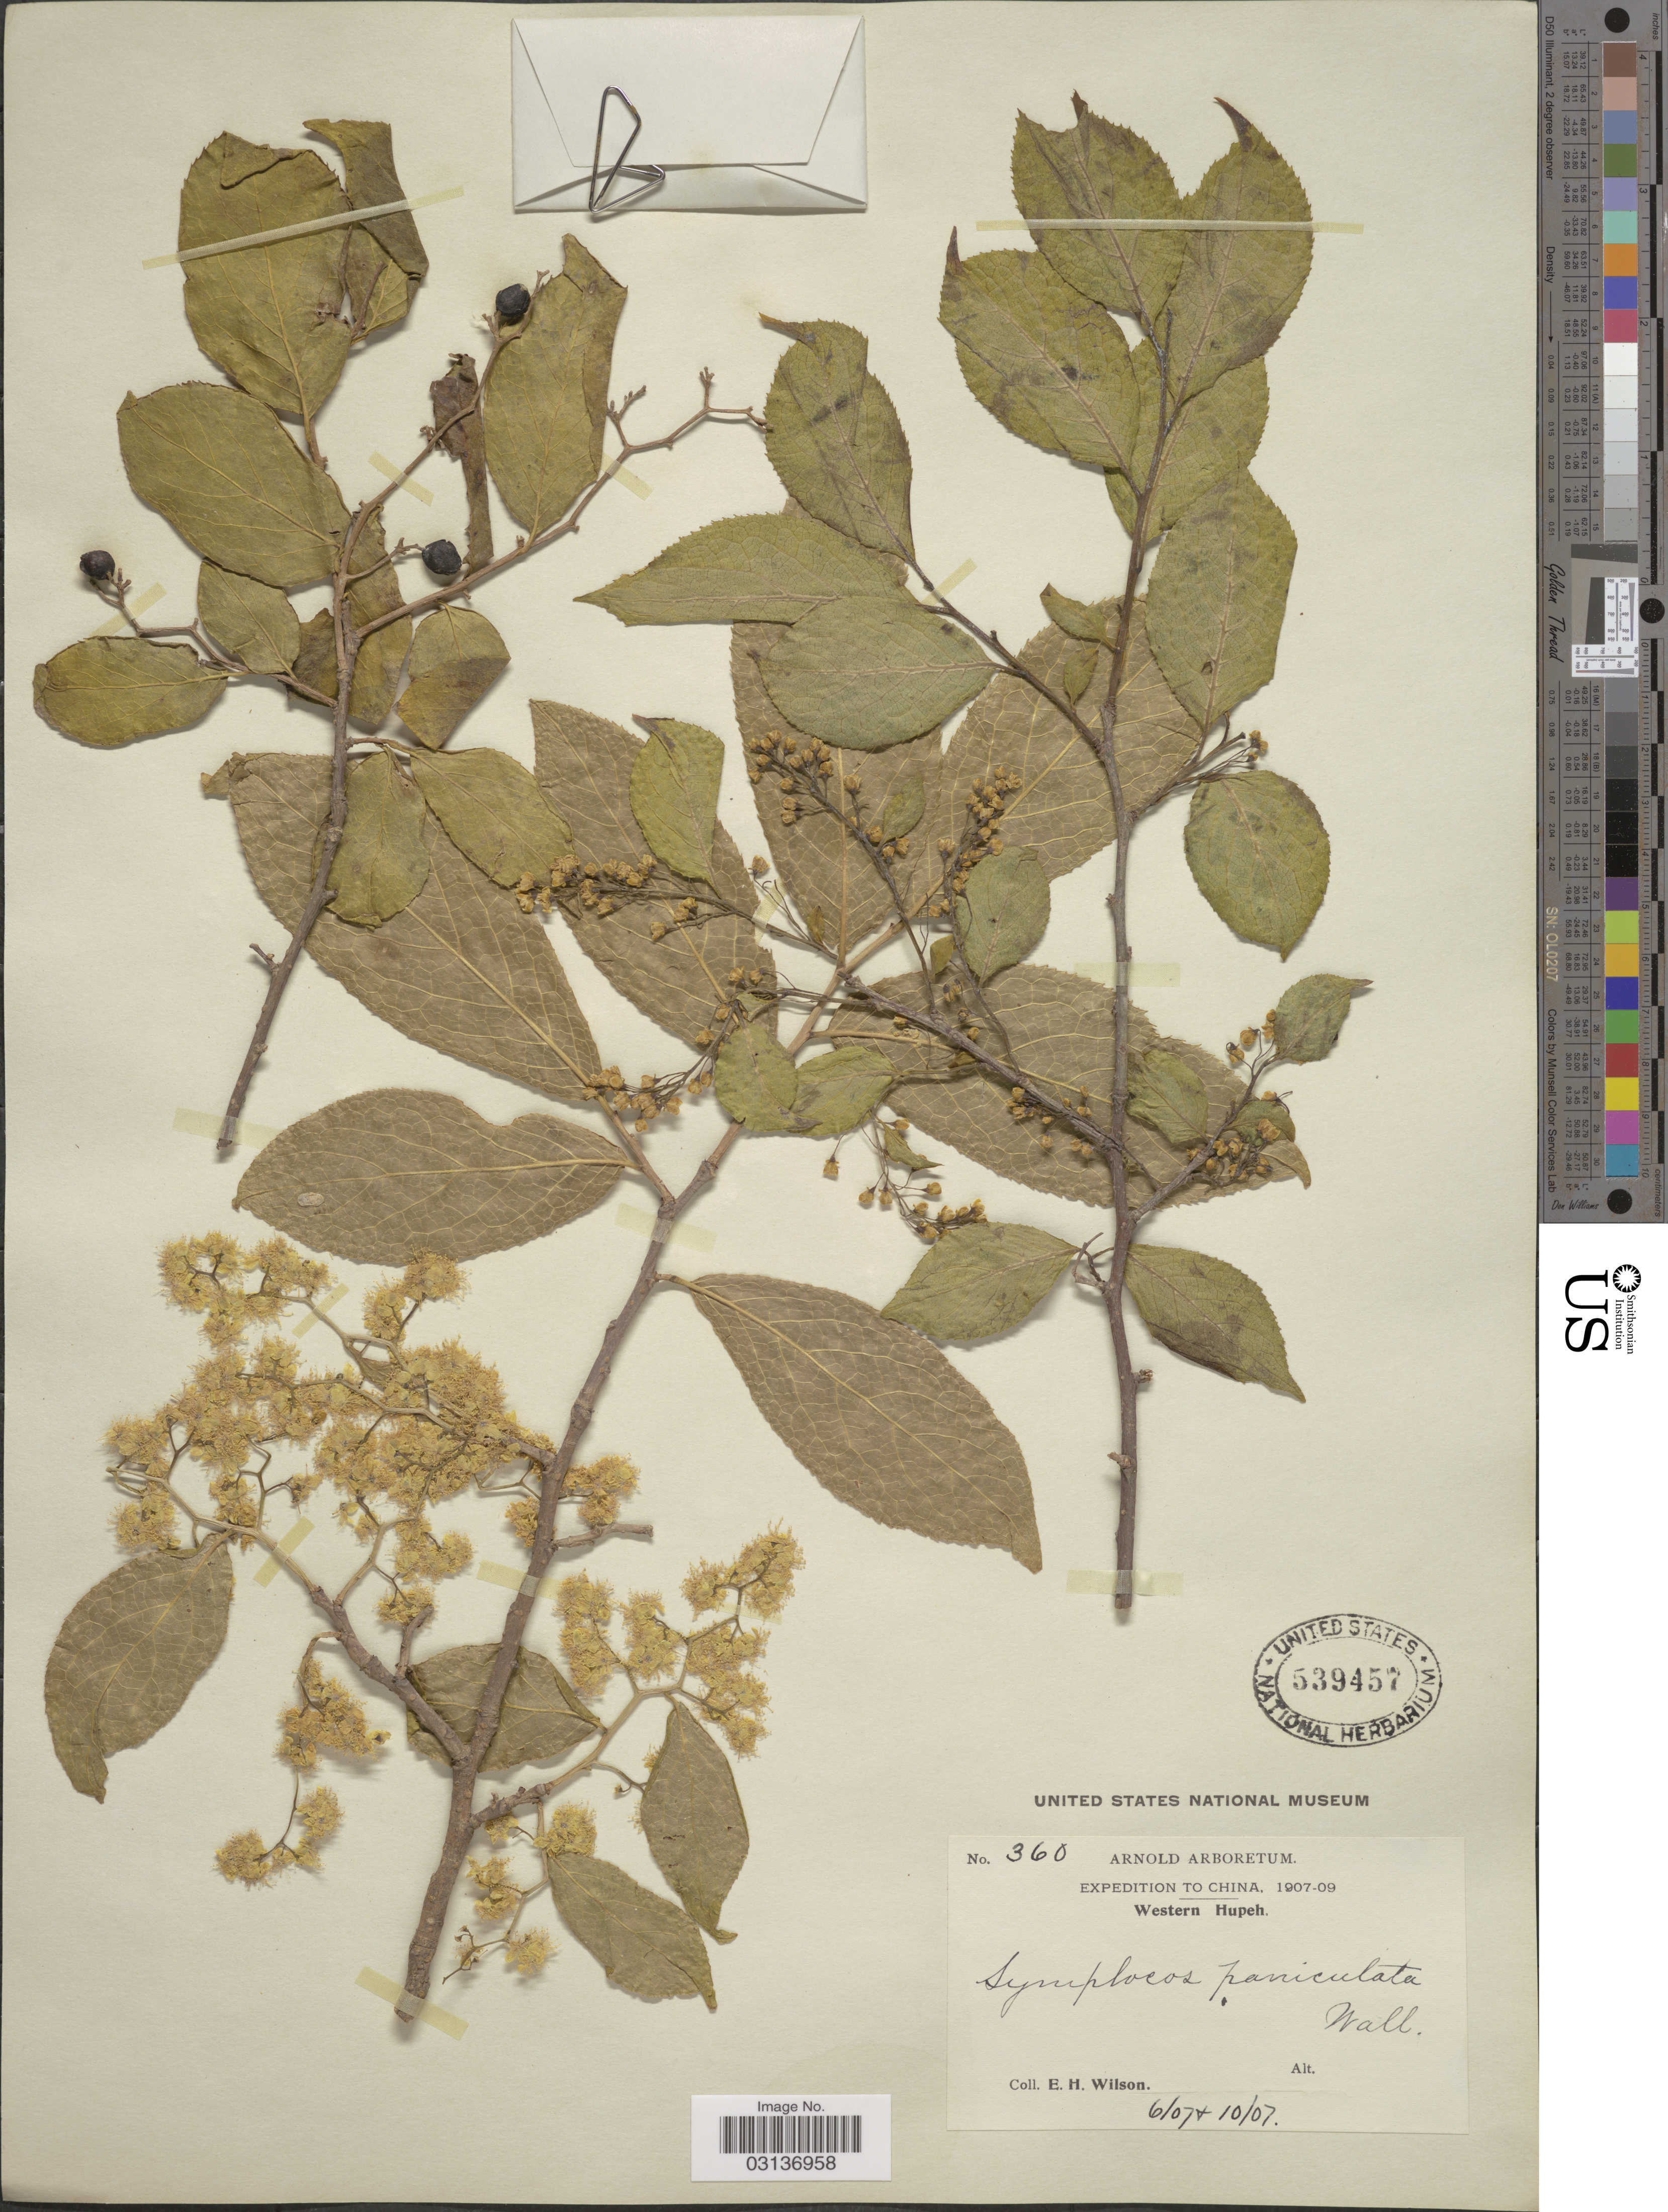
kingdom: Plantae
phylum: Tracheophyta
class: Magnoliopsida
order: Ericales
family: Symplocaceae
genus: Symplocos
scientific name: Symplocos paniculata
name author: Miq.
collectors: E. Wilson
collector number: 360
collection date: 1907-06/1907-10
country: China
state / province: Hubei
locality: Western Hupeh.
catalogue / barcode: US 539457